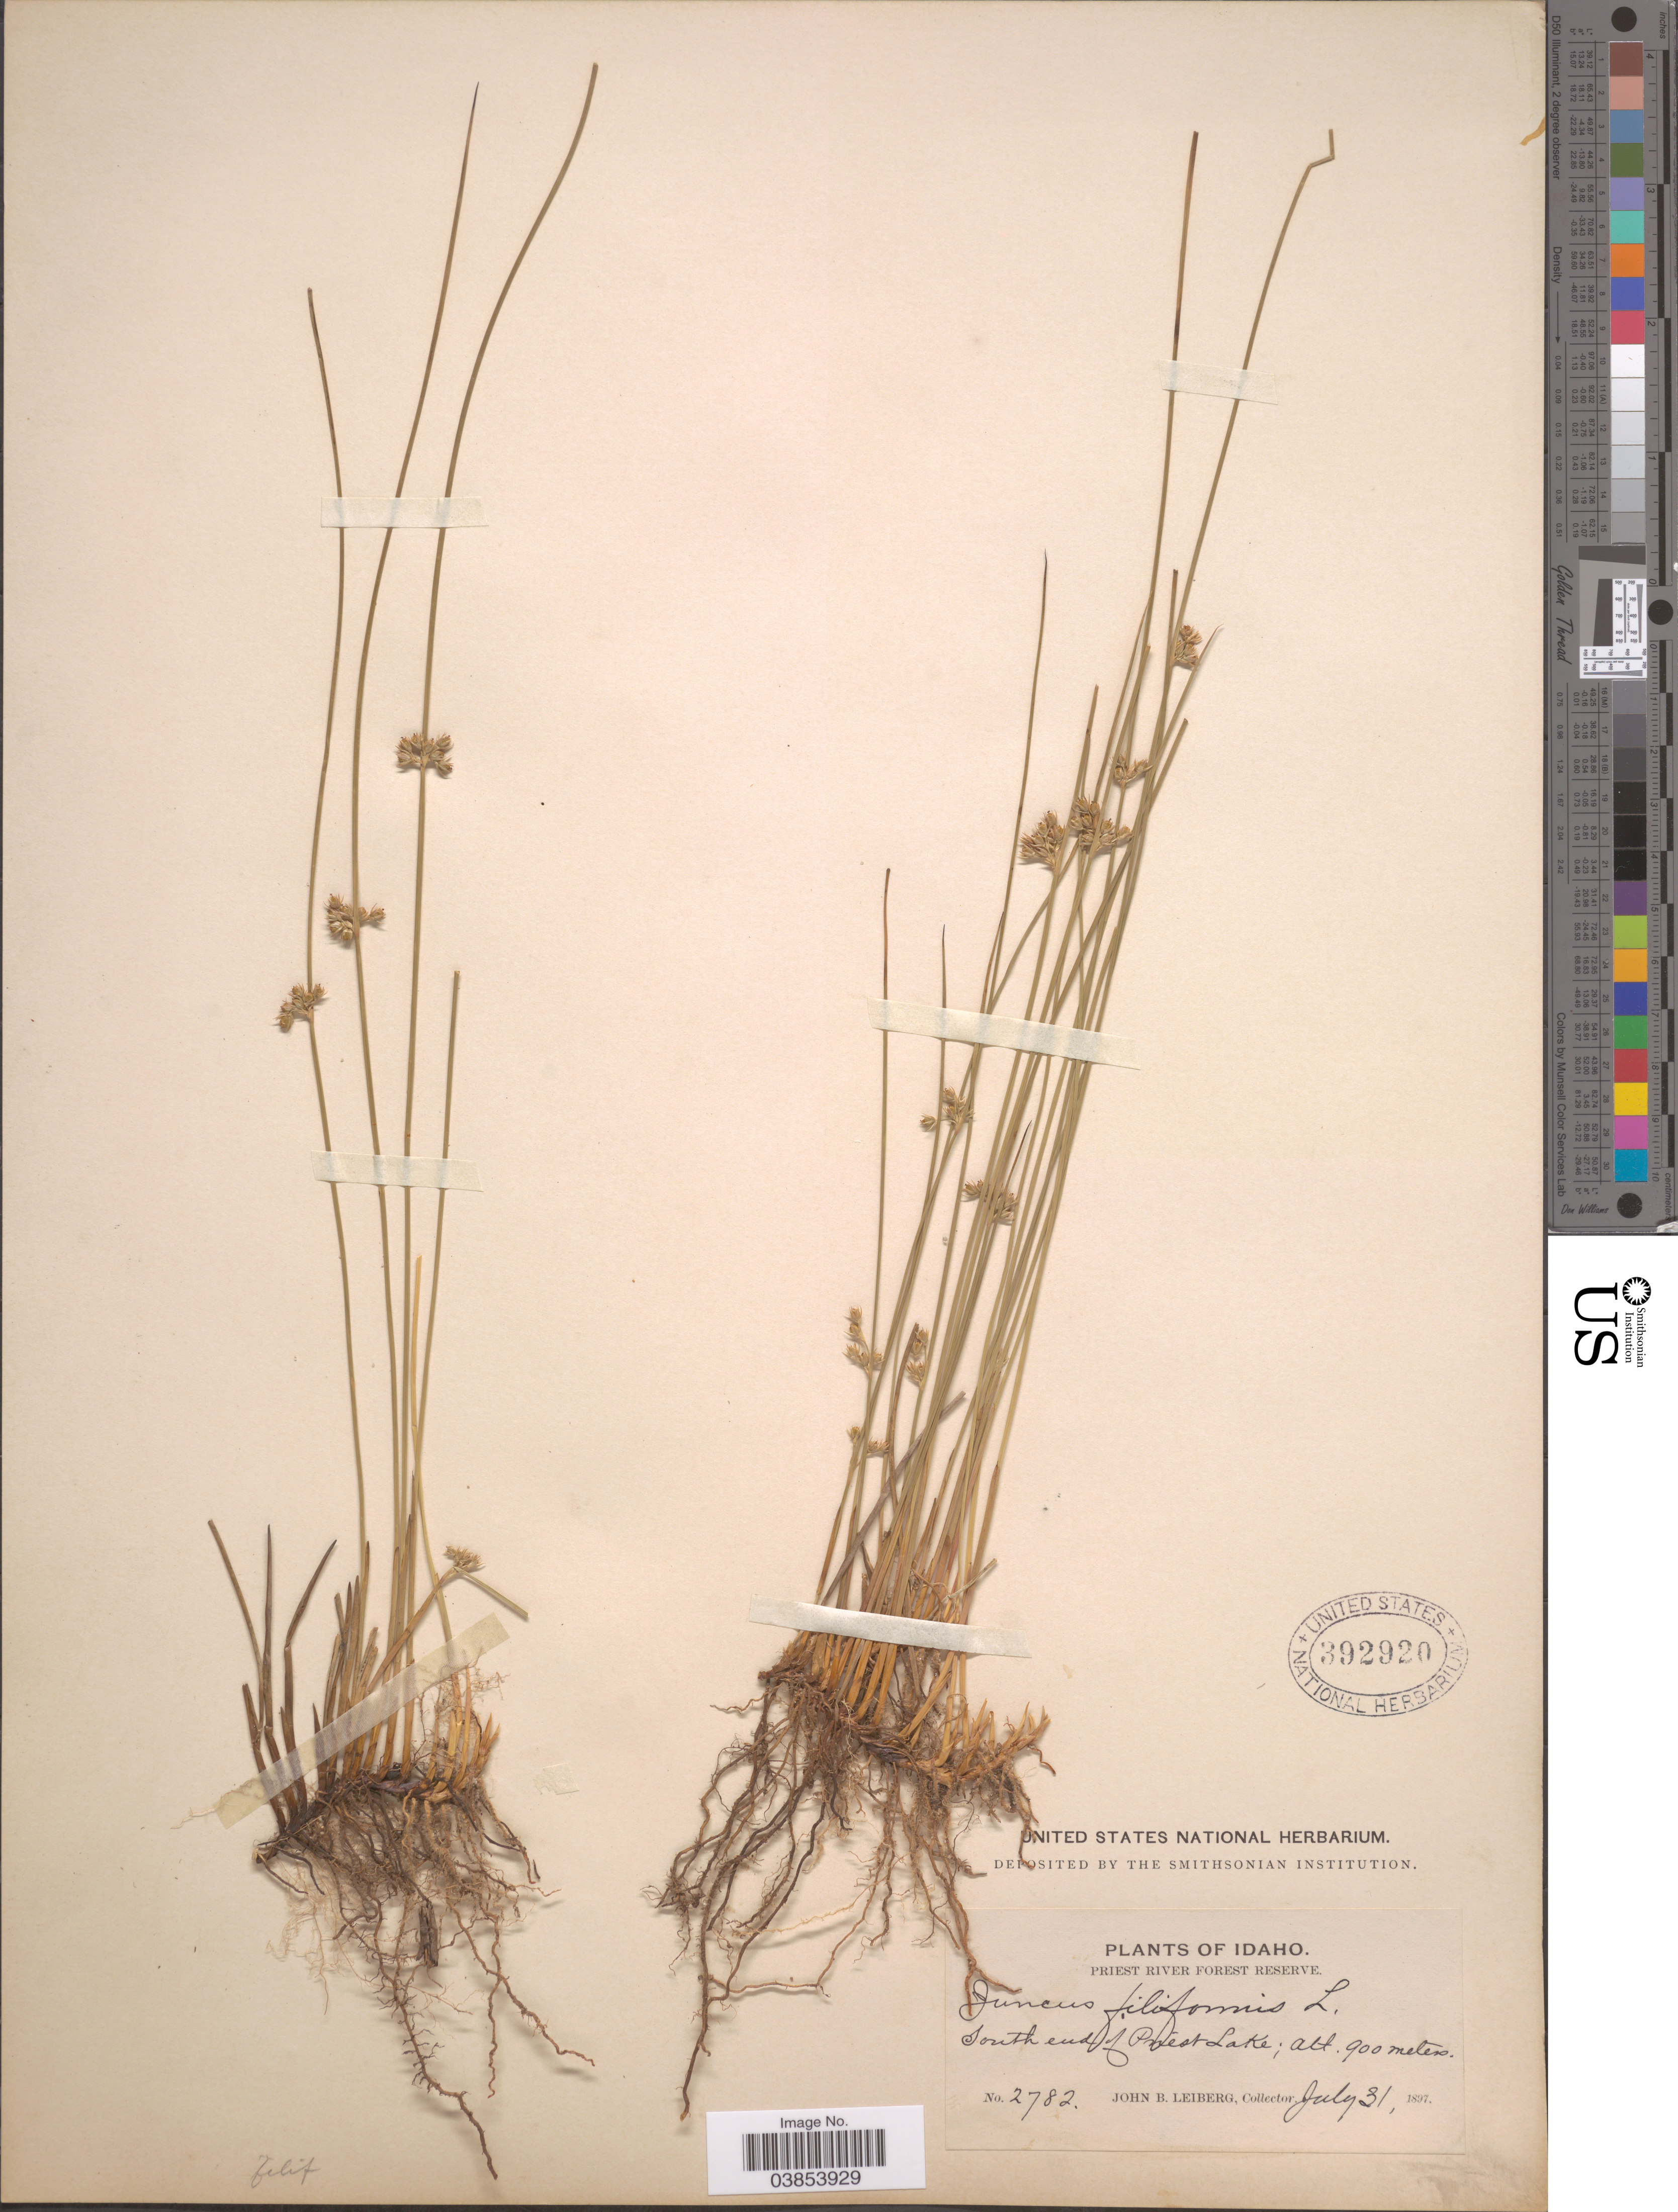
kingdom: Plantae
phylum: Tracheophyta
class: Liliopsida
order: Poales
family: Juncaceae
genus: Juncus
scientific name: Juncus filiformis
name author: L.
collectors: J. B. Leiberg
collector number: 2782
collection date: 1897-07-31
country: United States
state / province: Idaho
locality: Priest River Forest Reserve. South end of Priest Lake.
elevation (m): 900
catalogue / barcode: US 392920